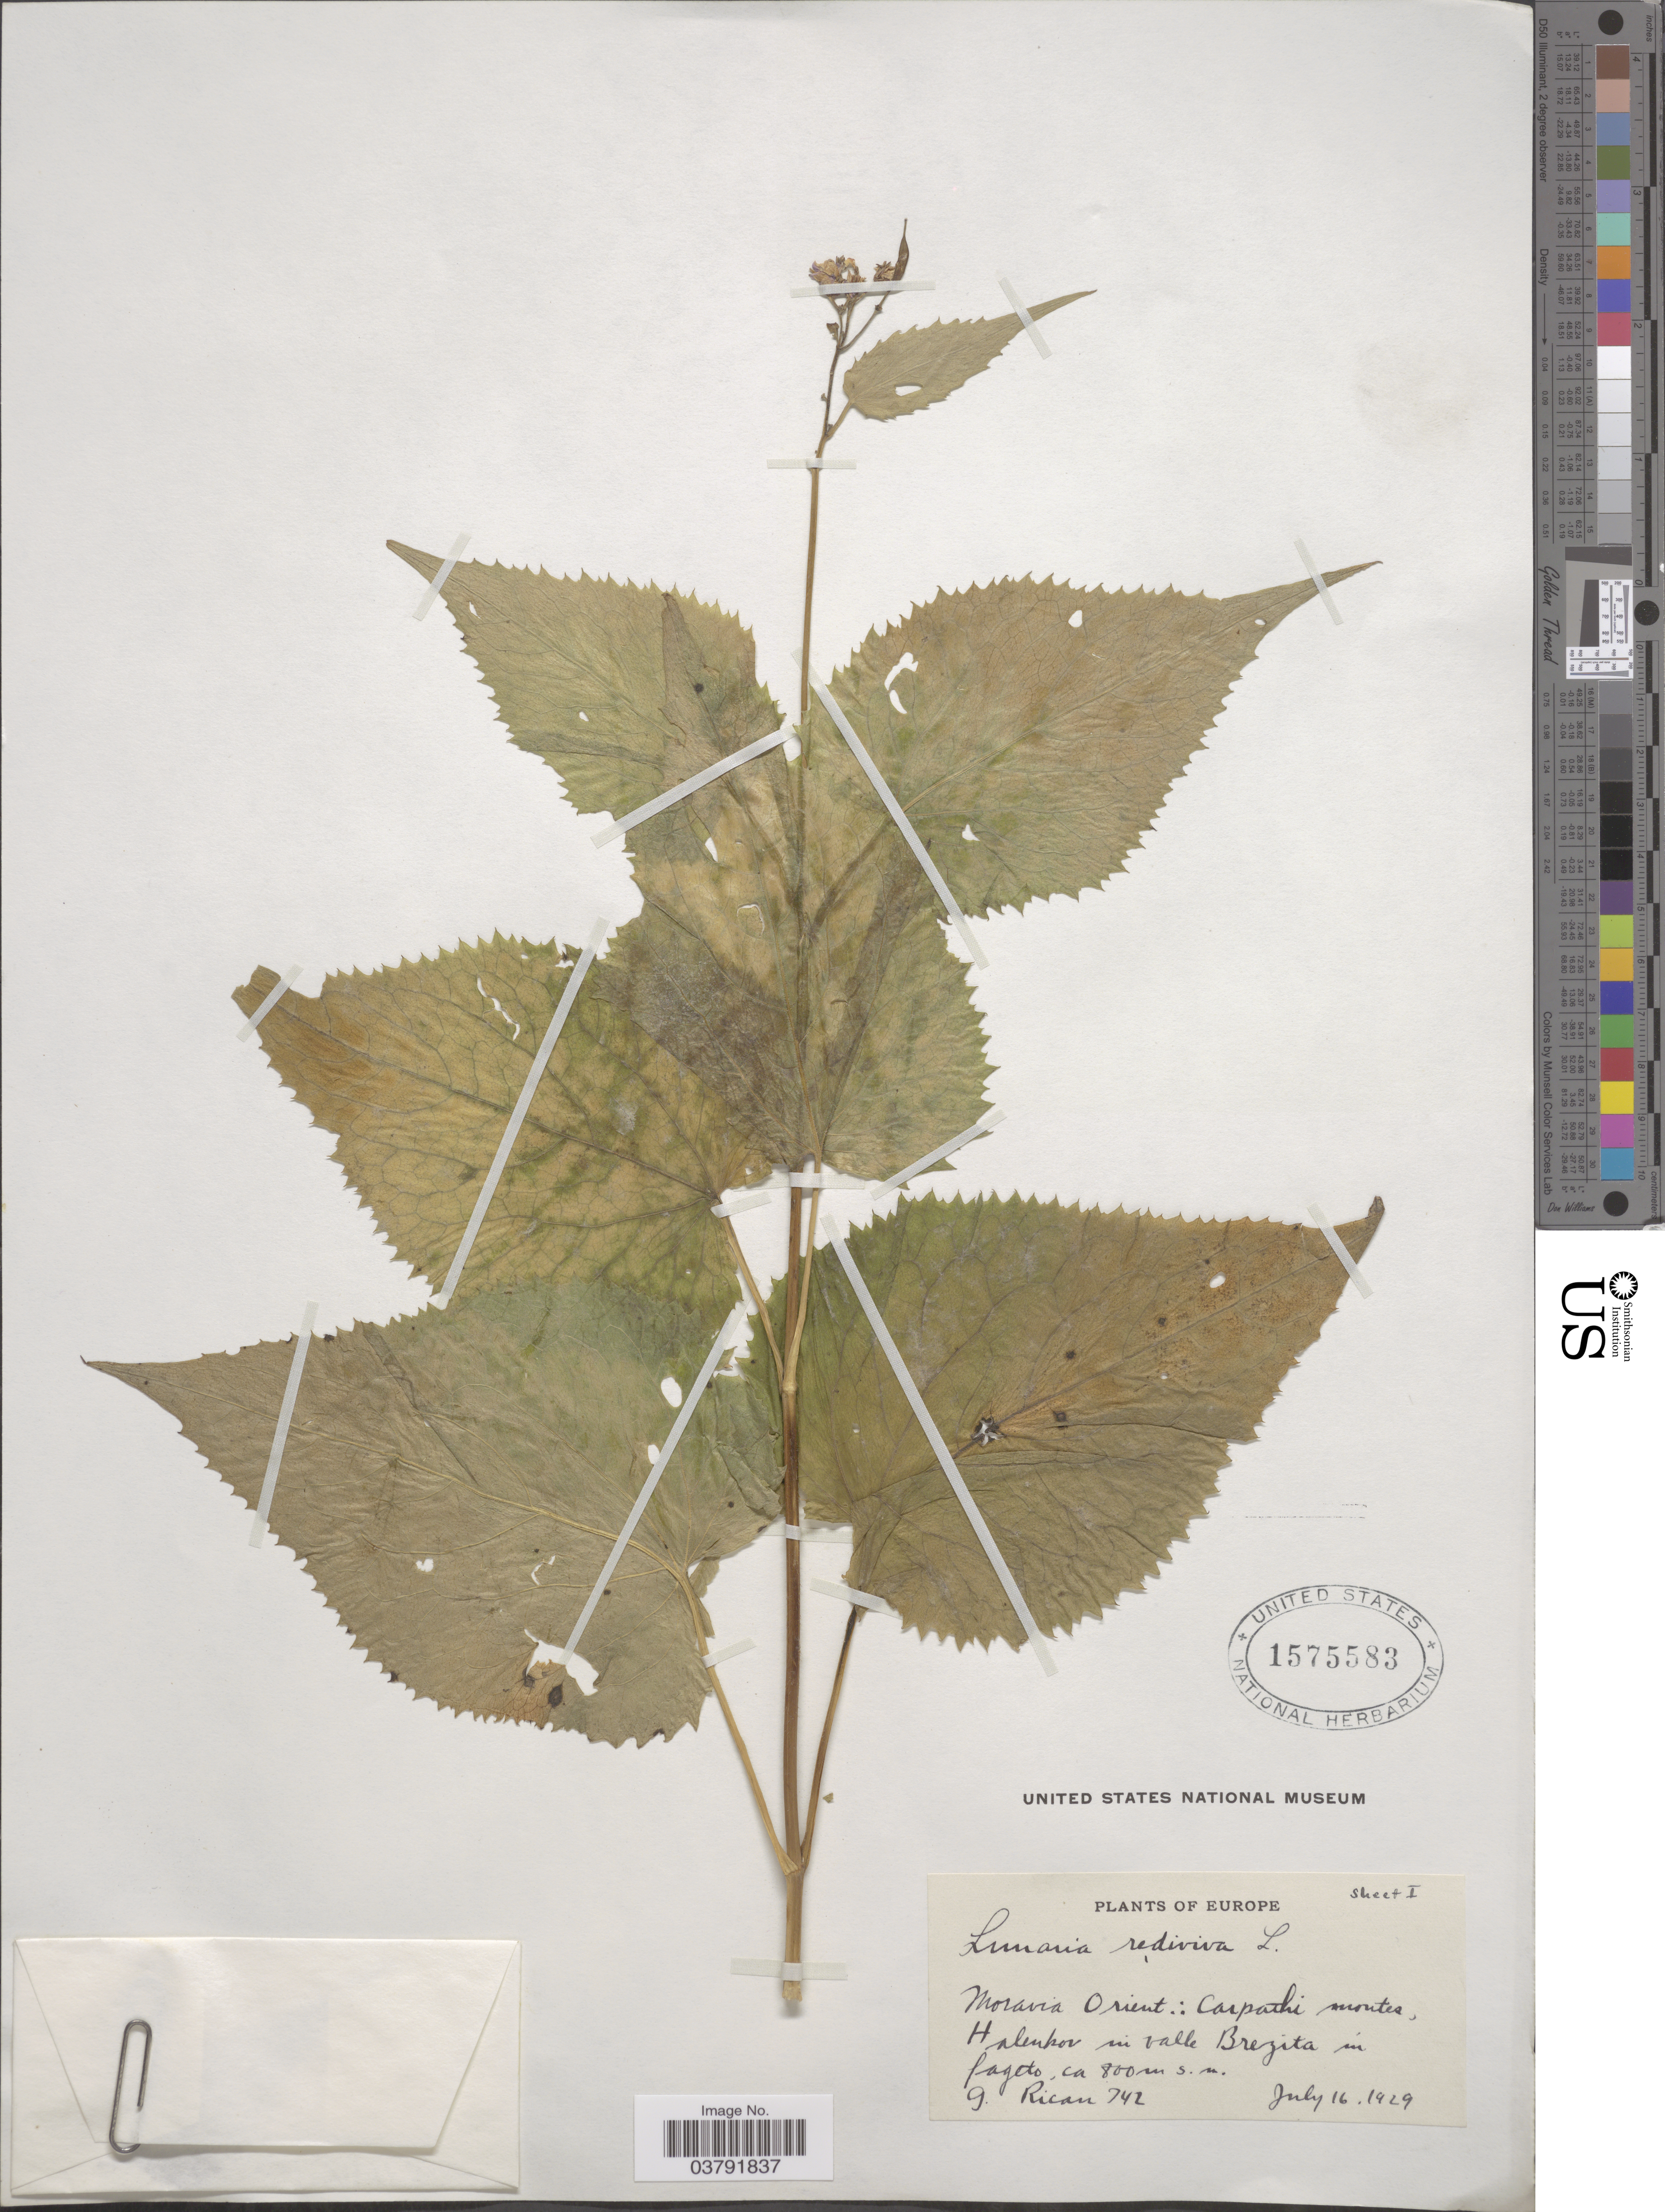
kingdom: Plantae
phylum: Tracheophyta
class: Magnoliopsida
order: Brassicales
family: Brassicaceae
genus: Lunaria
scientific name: Lunaria rediviva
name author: L.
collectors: G. Rican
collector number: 742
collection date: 1929-07-16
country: Czechia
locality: Europe. Moravia Orient.: Carpathi montes, Halenkov in valle Brezita in fageto.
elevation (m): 800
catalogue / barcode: US 1575583